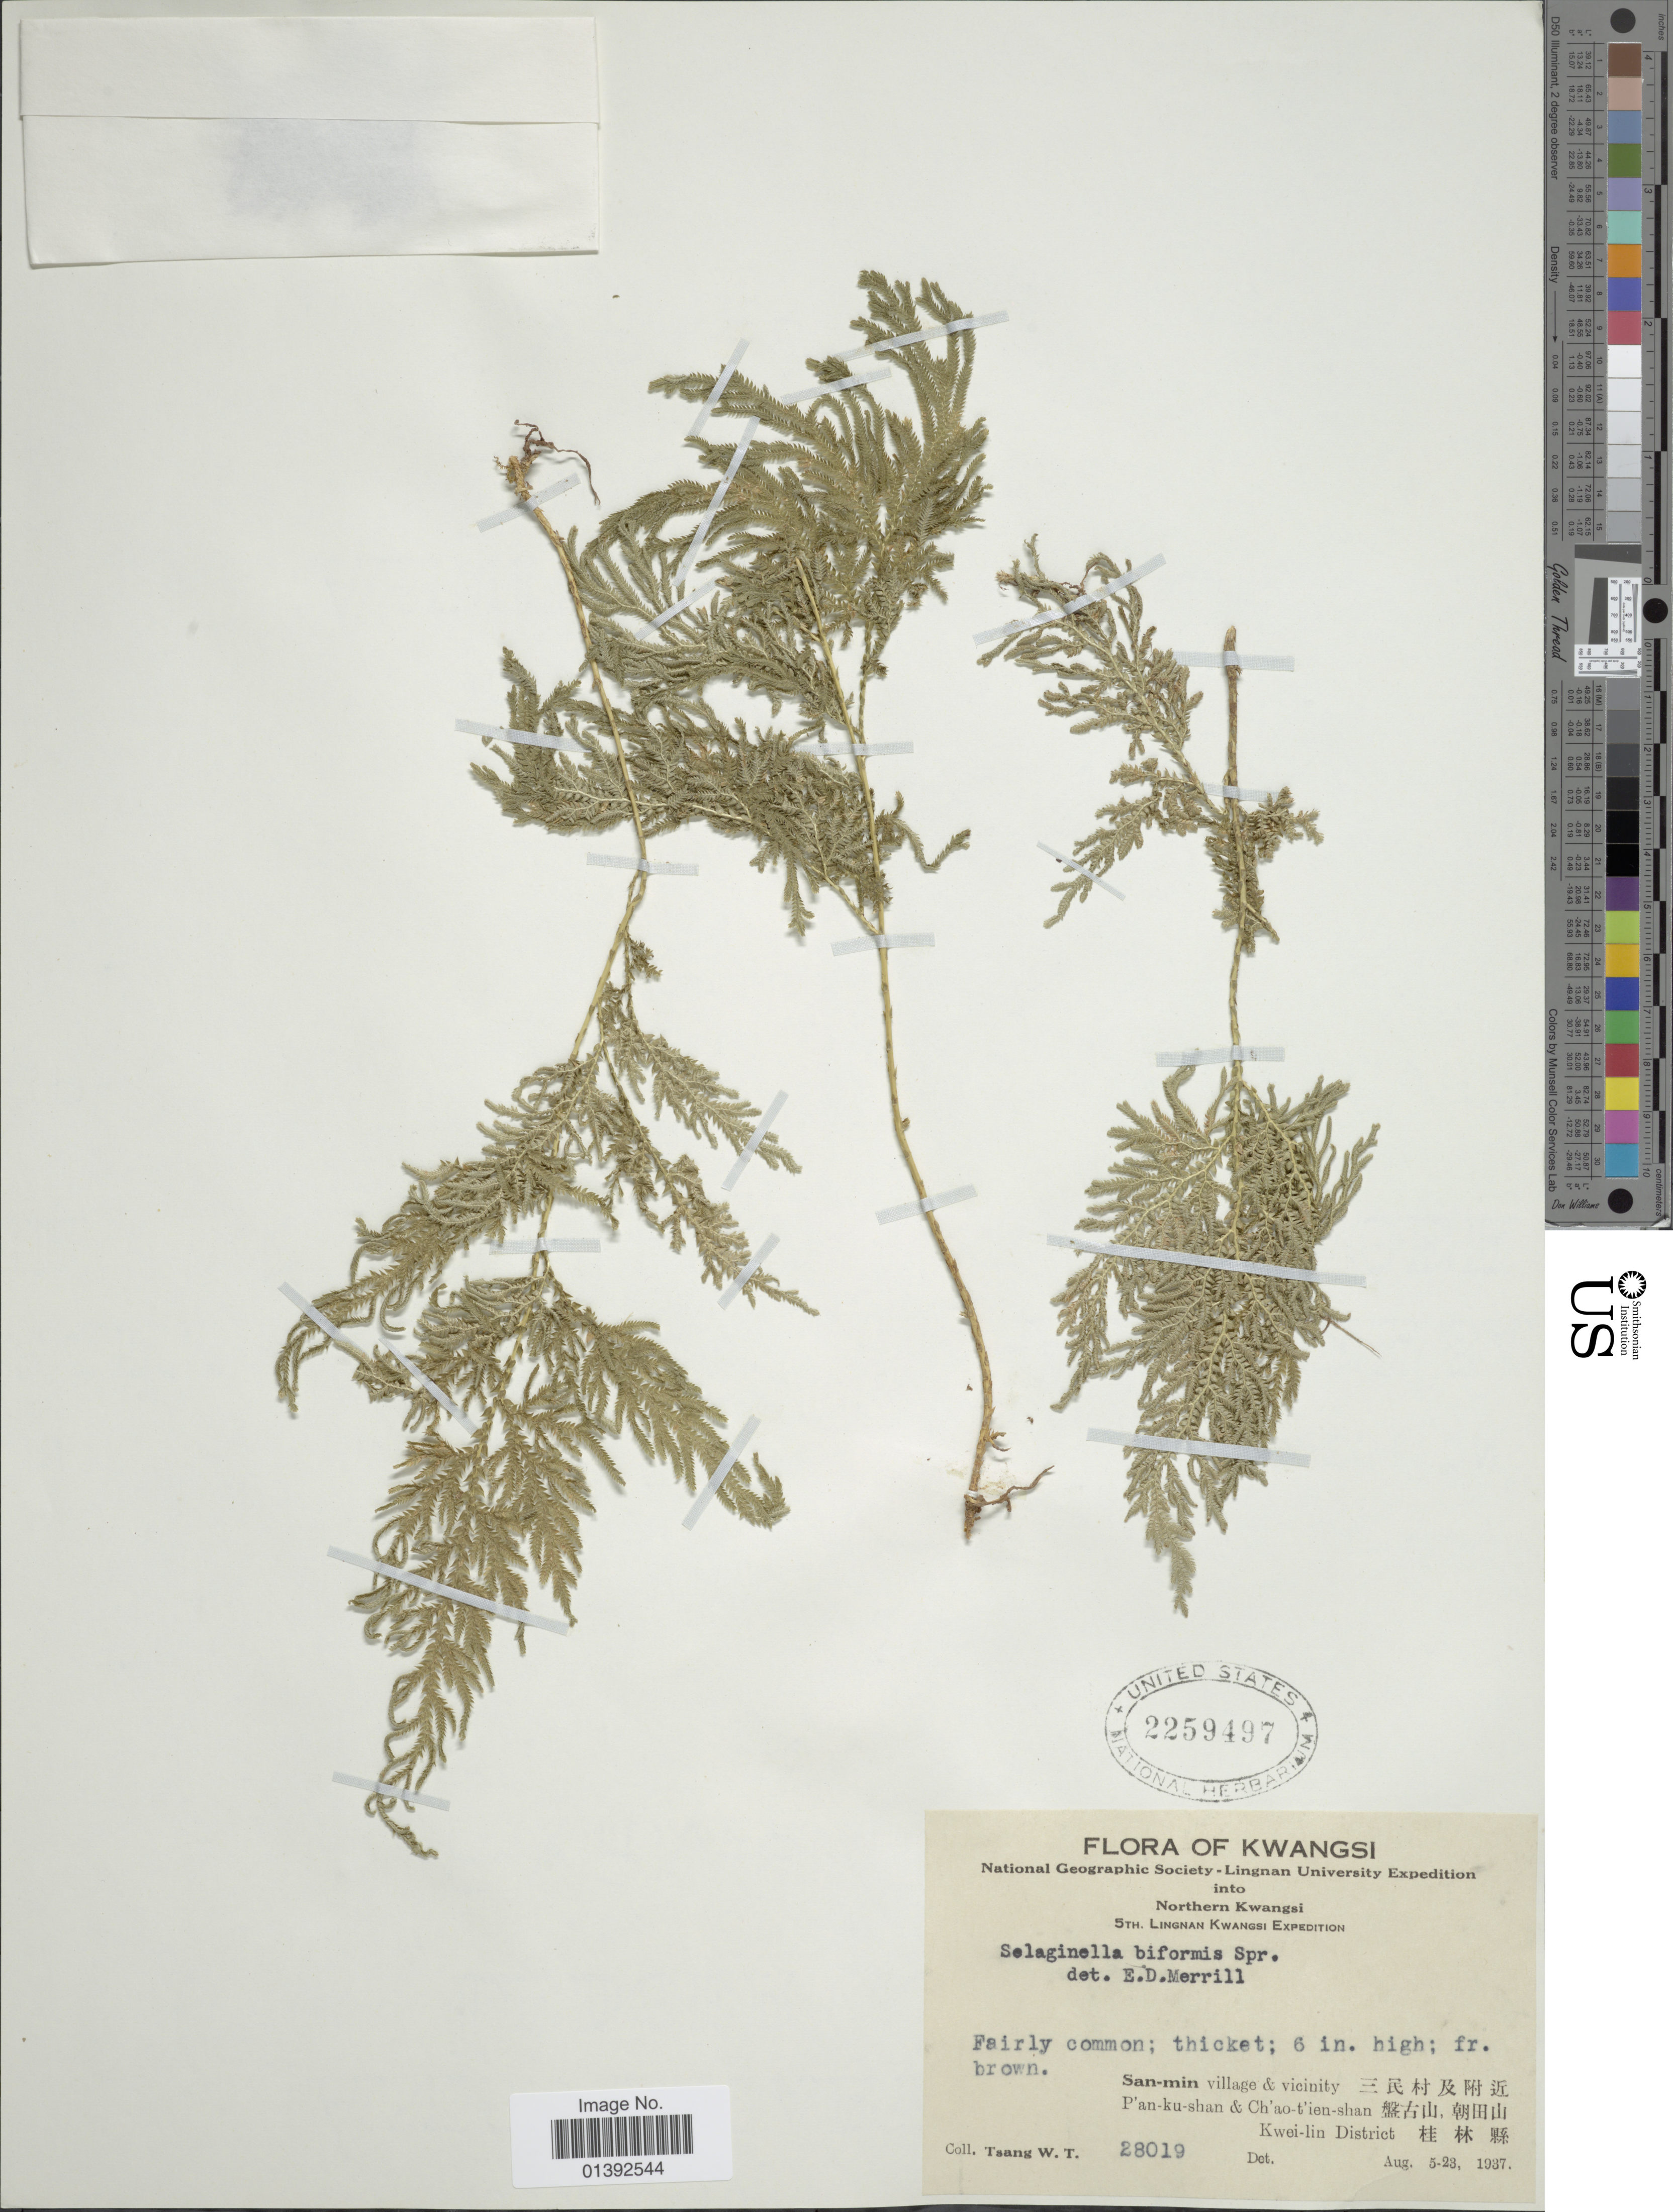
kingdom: Plantae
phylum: Tracheophyta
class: Lycopodiopsida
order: Selaginellales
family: Selaginellaceae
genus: Selaginella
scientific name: Selaginella biformis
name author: A. Braun ex Kuhn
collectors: W. T. Tsang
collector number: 28019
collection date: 1937-08-05/1937-08-23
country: China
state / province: Guangxi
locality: Kwangsi, San-min village & vicinity, P'an-ku-shan & Ch'ao-t'ien-shan, Kwei-lin District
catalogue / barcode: US 2259497